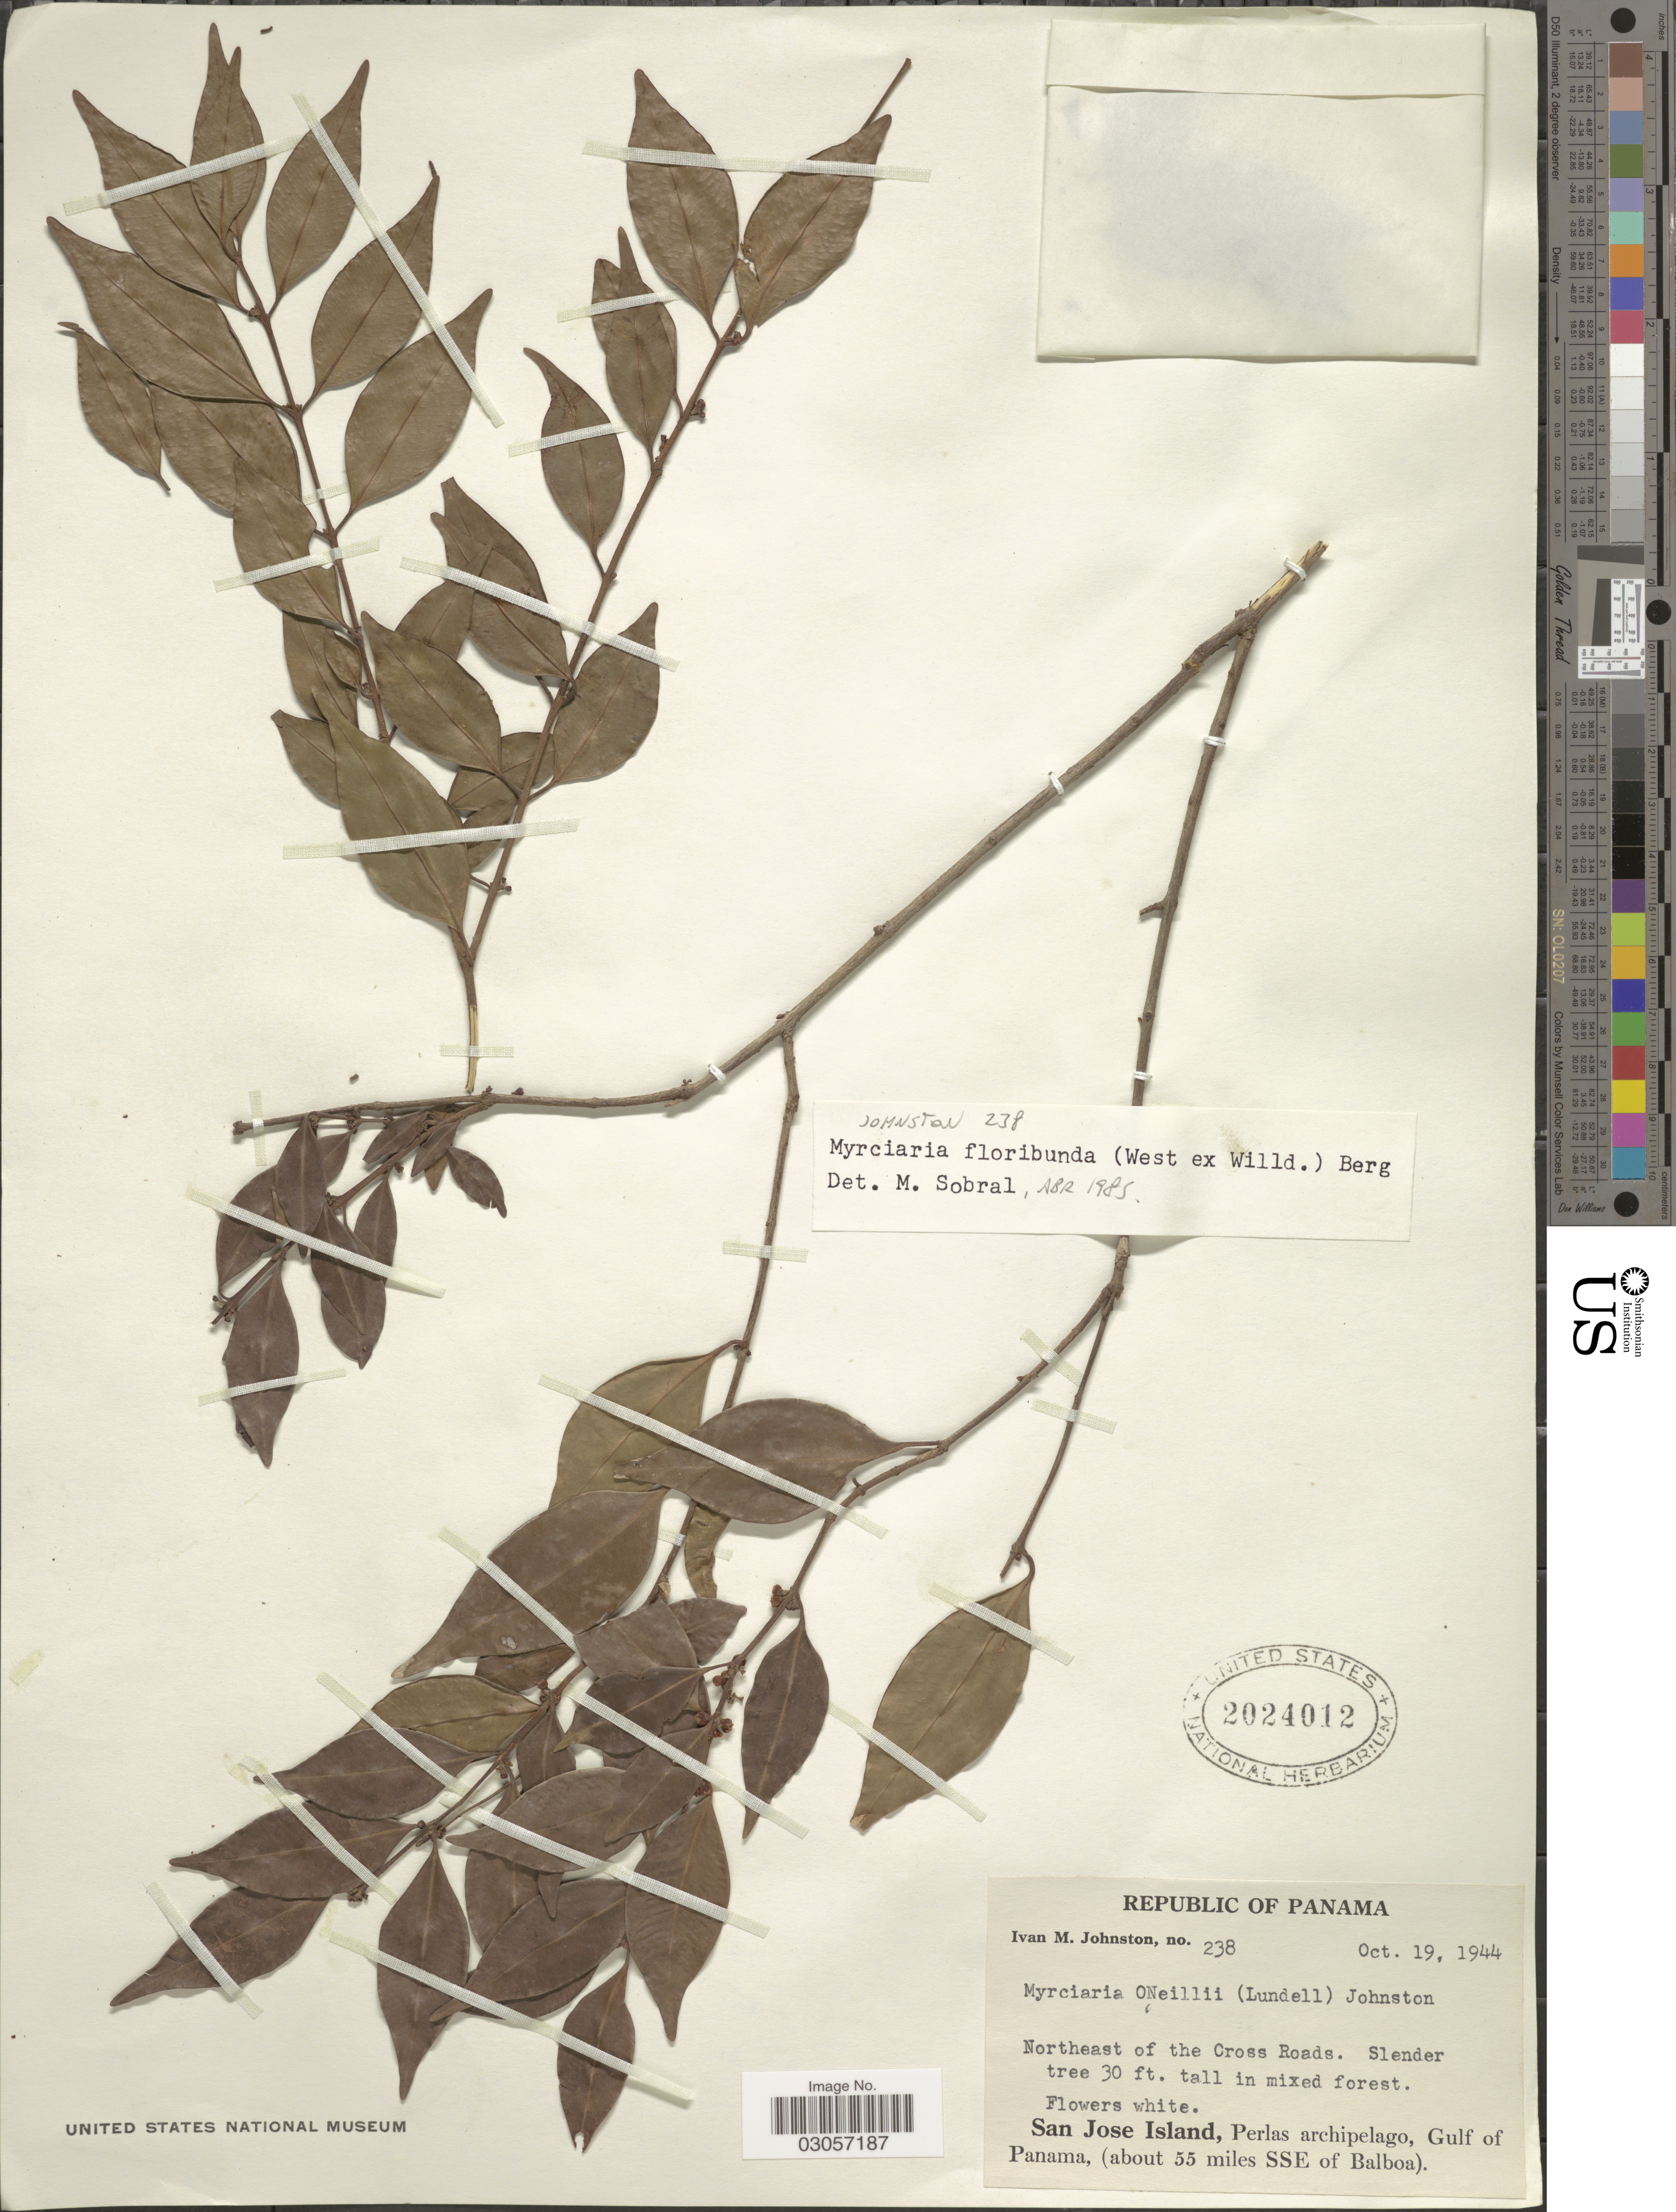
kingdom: Plantae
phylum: Tracheophyta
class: Magnoliopsida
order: Myrtales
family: Myrtaceae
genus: Myrciaria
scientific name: Myrciaria floribunda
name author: (H. West ex Willd.) O. Berg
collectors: I.M. Johnston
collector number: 238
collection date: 1944-10-19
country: Panama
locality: Northeast of the Cross Roads, San Jose Island, Perlas archipelago, Gulf of Panama, (about 55 miles SSE of Balboa).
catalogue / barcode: US 2024012